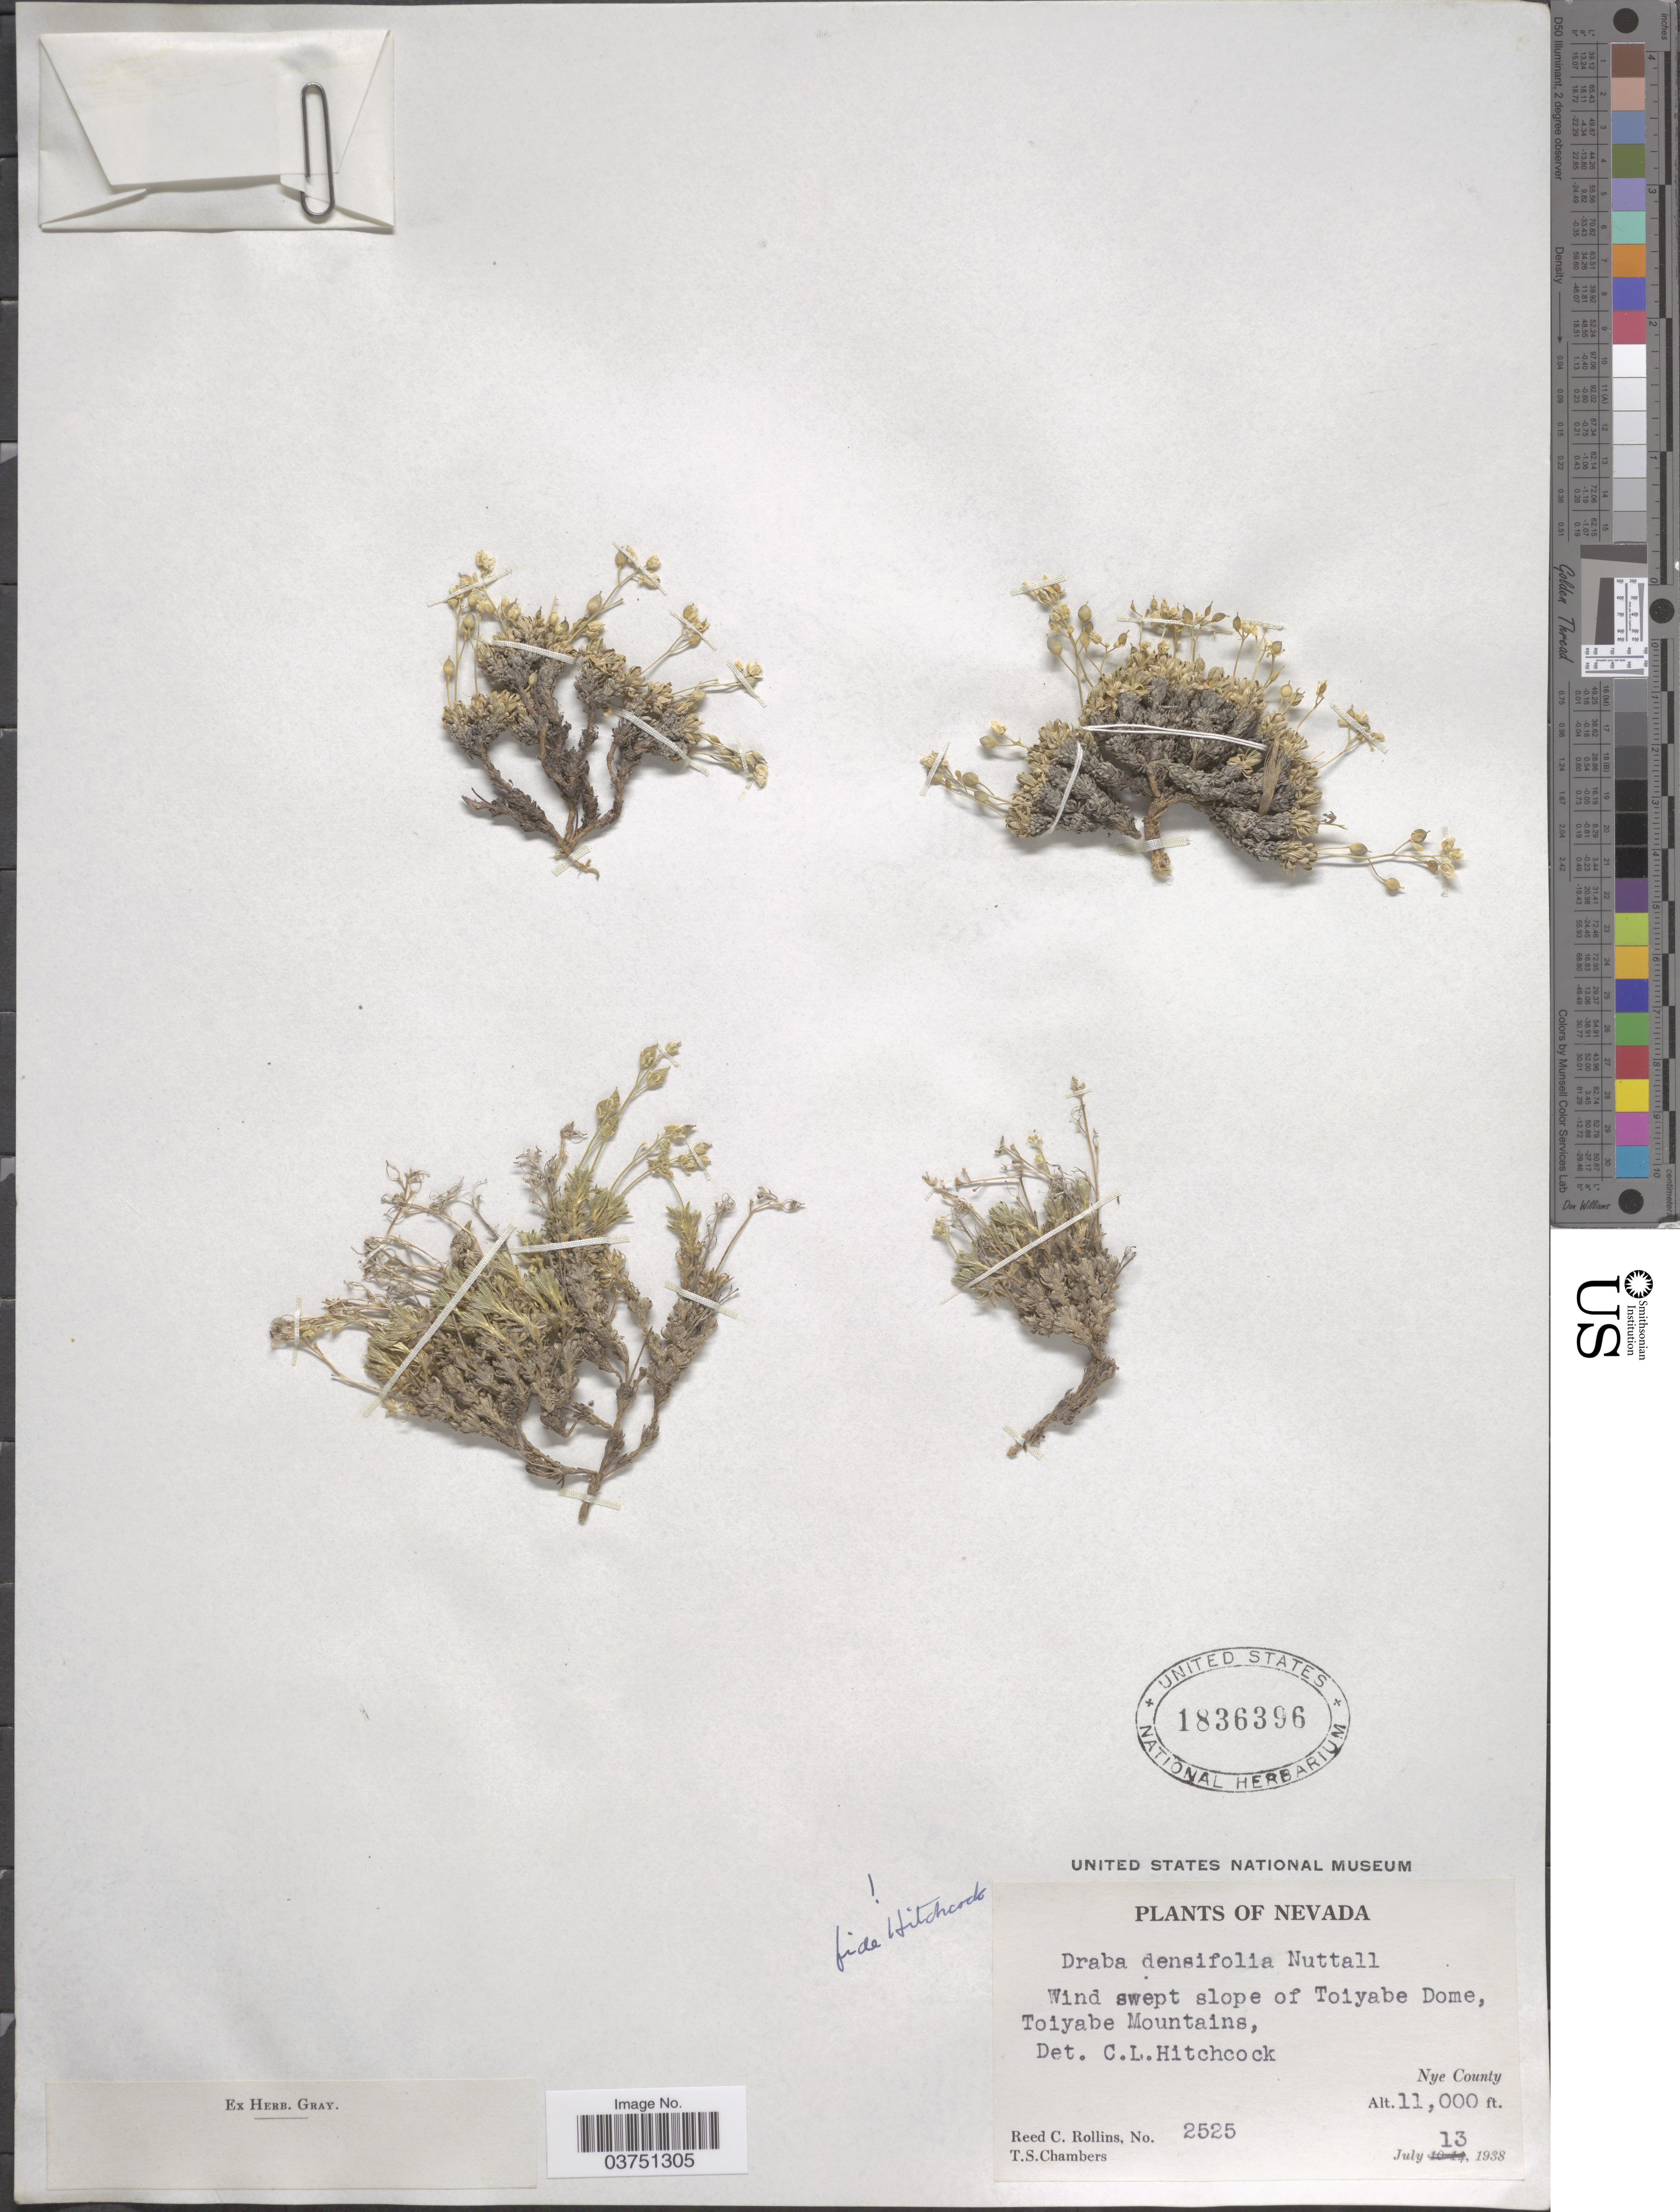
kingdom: Plantae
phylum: Tracheophyta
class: Magnoliopsida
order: Brassicales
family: Brassicaceae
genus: Draba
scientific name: Draba densifolia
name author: Nutt.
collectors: R. C. Rollins & T. Chambers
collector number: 2525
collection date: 1938-07-13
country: United States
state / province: Nevada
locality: Wind swept slope of Toiyabe Dome, Toiyabe Mountains; Nye County.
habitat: wind swept slope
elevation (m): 3353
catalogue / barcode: US 1836396